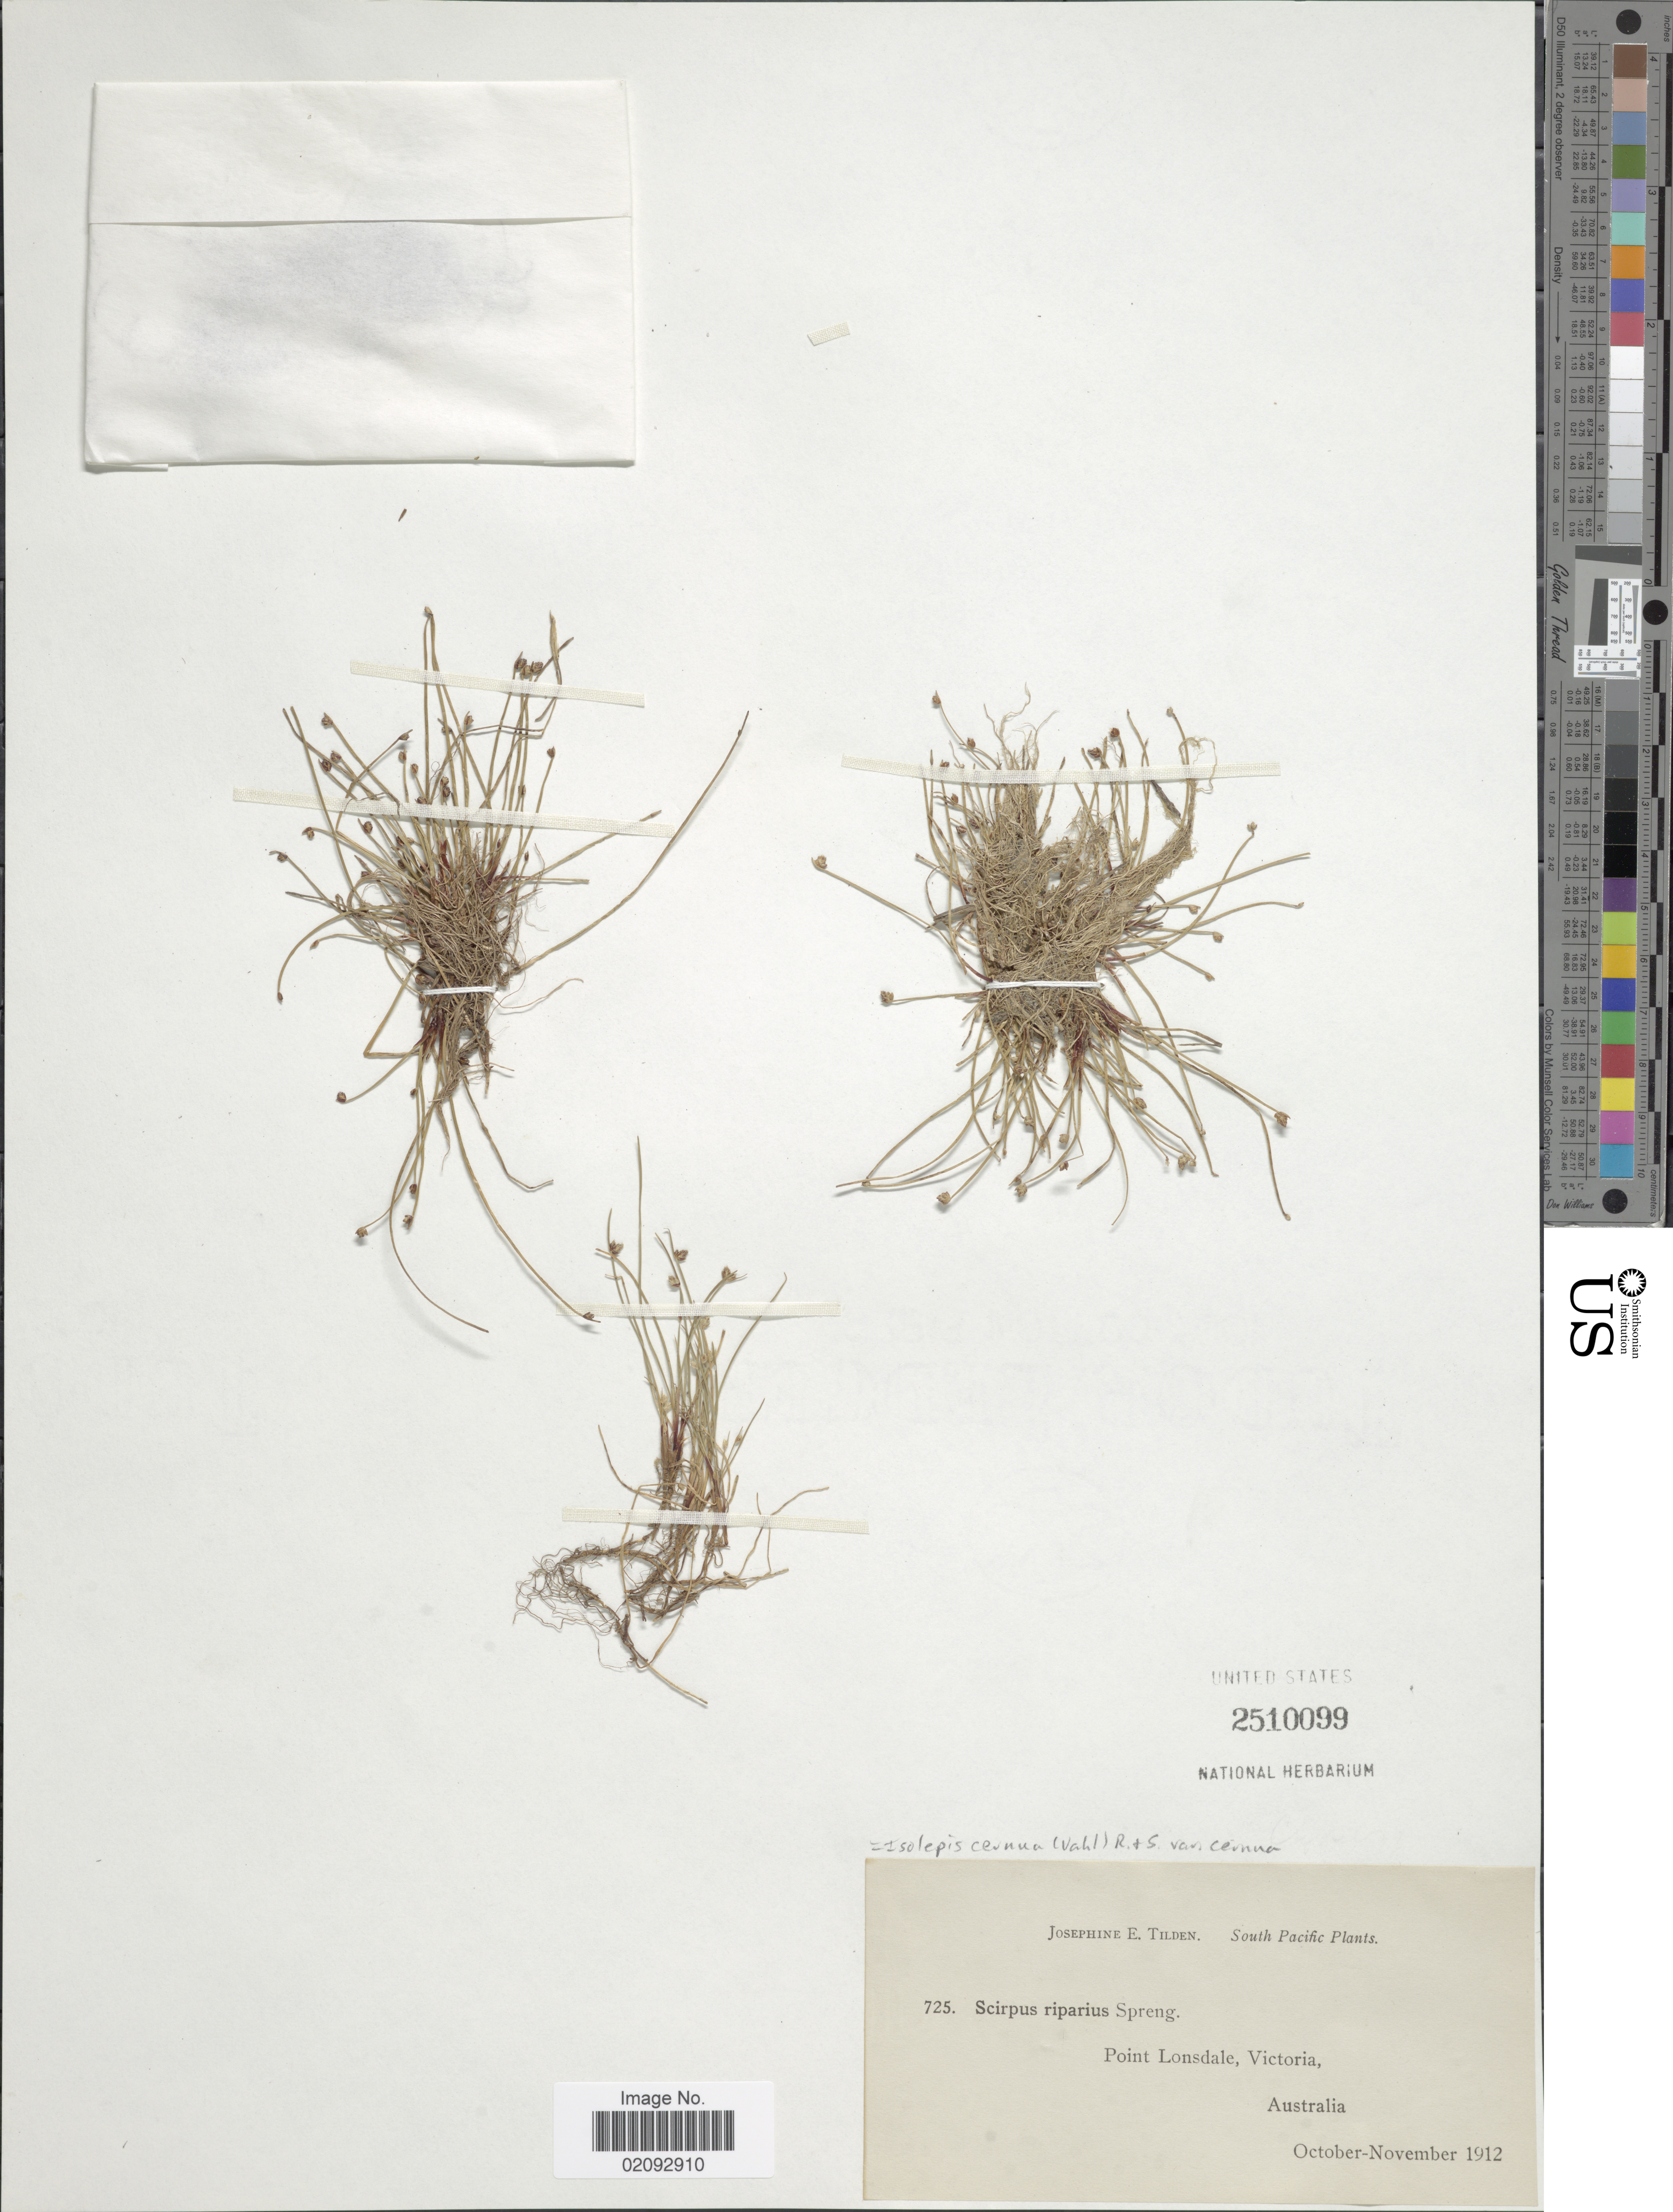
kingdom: Plantae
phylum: Tracheophyta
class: Liliopsida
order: Poales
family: Cyperaceae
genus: Isolepis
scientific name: Isolepis cernua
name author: (Vahl) Roem. & Schult.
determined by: Strong, Mark T., (BOT), Smithsonian Institution - National Museum of Natural History (UNITED STATES)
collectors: J. E. Tilden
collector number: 725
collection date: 1912-10/1912-11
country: Australia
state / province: Victoria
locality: South Pacific, Point Lonsdale, Victoria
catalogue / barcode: US 2510099